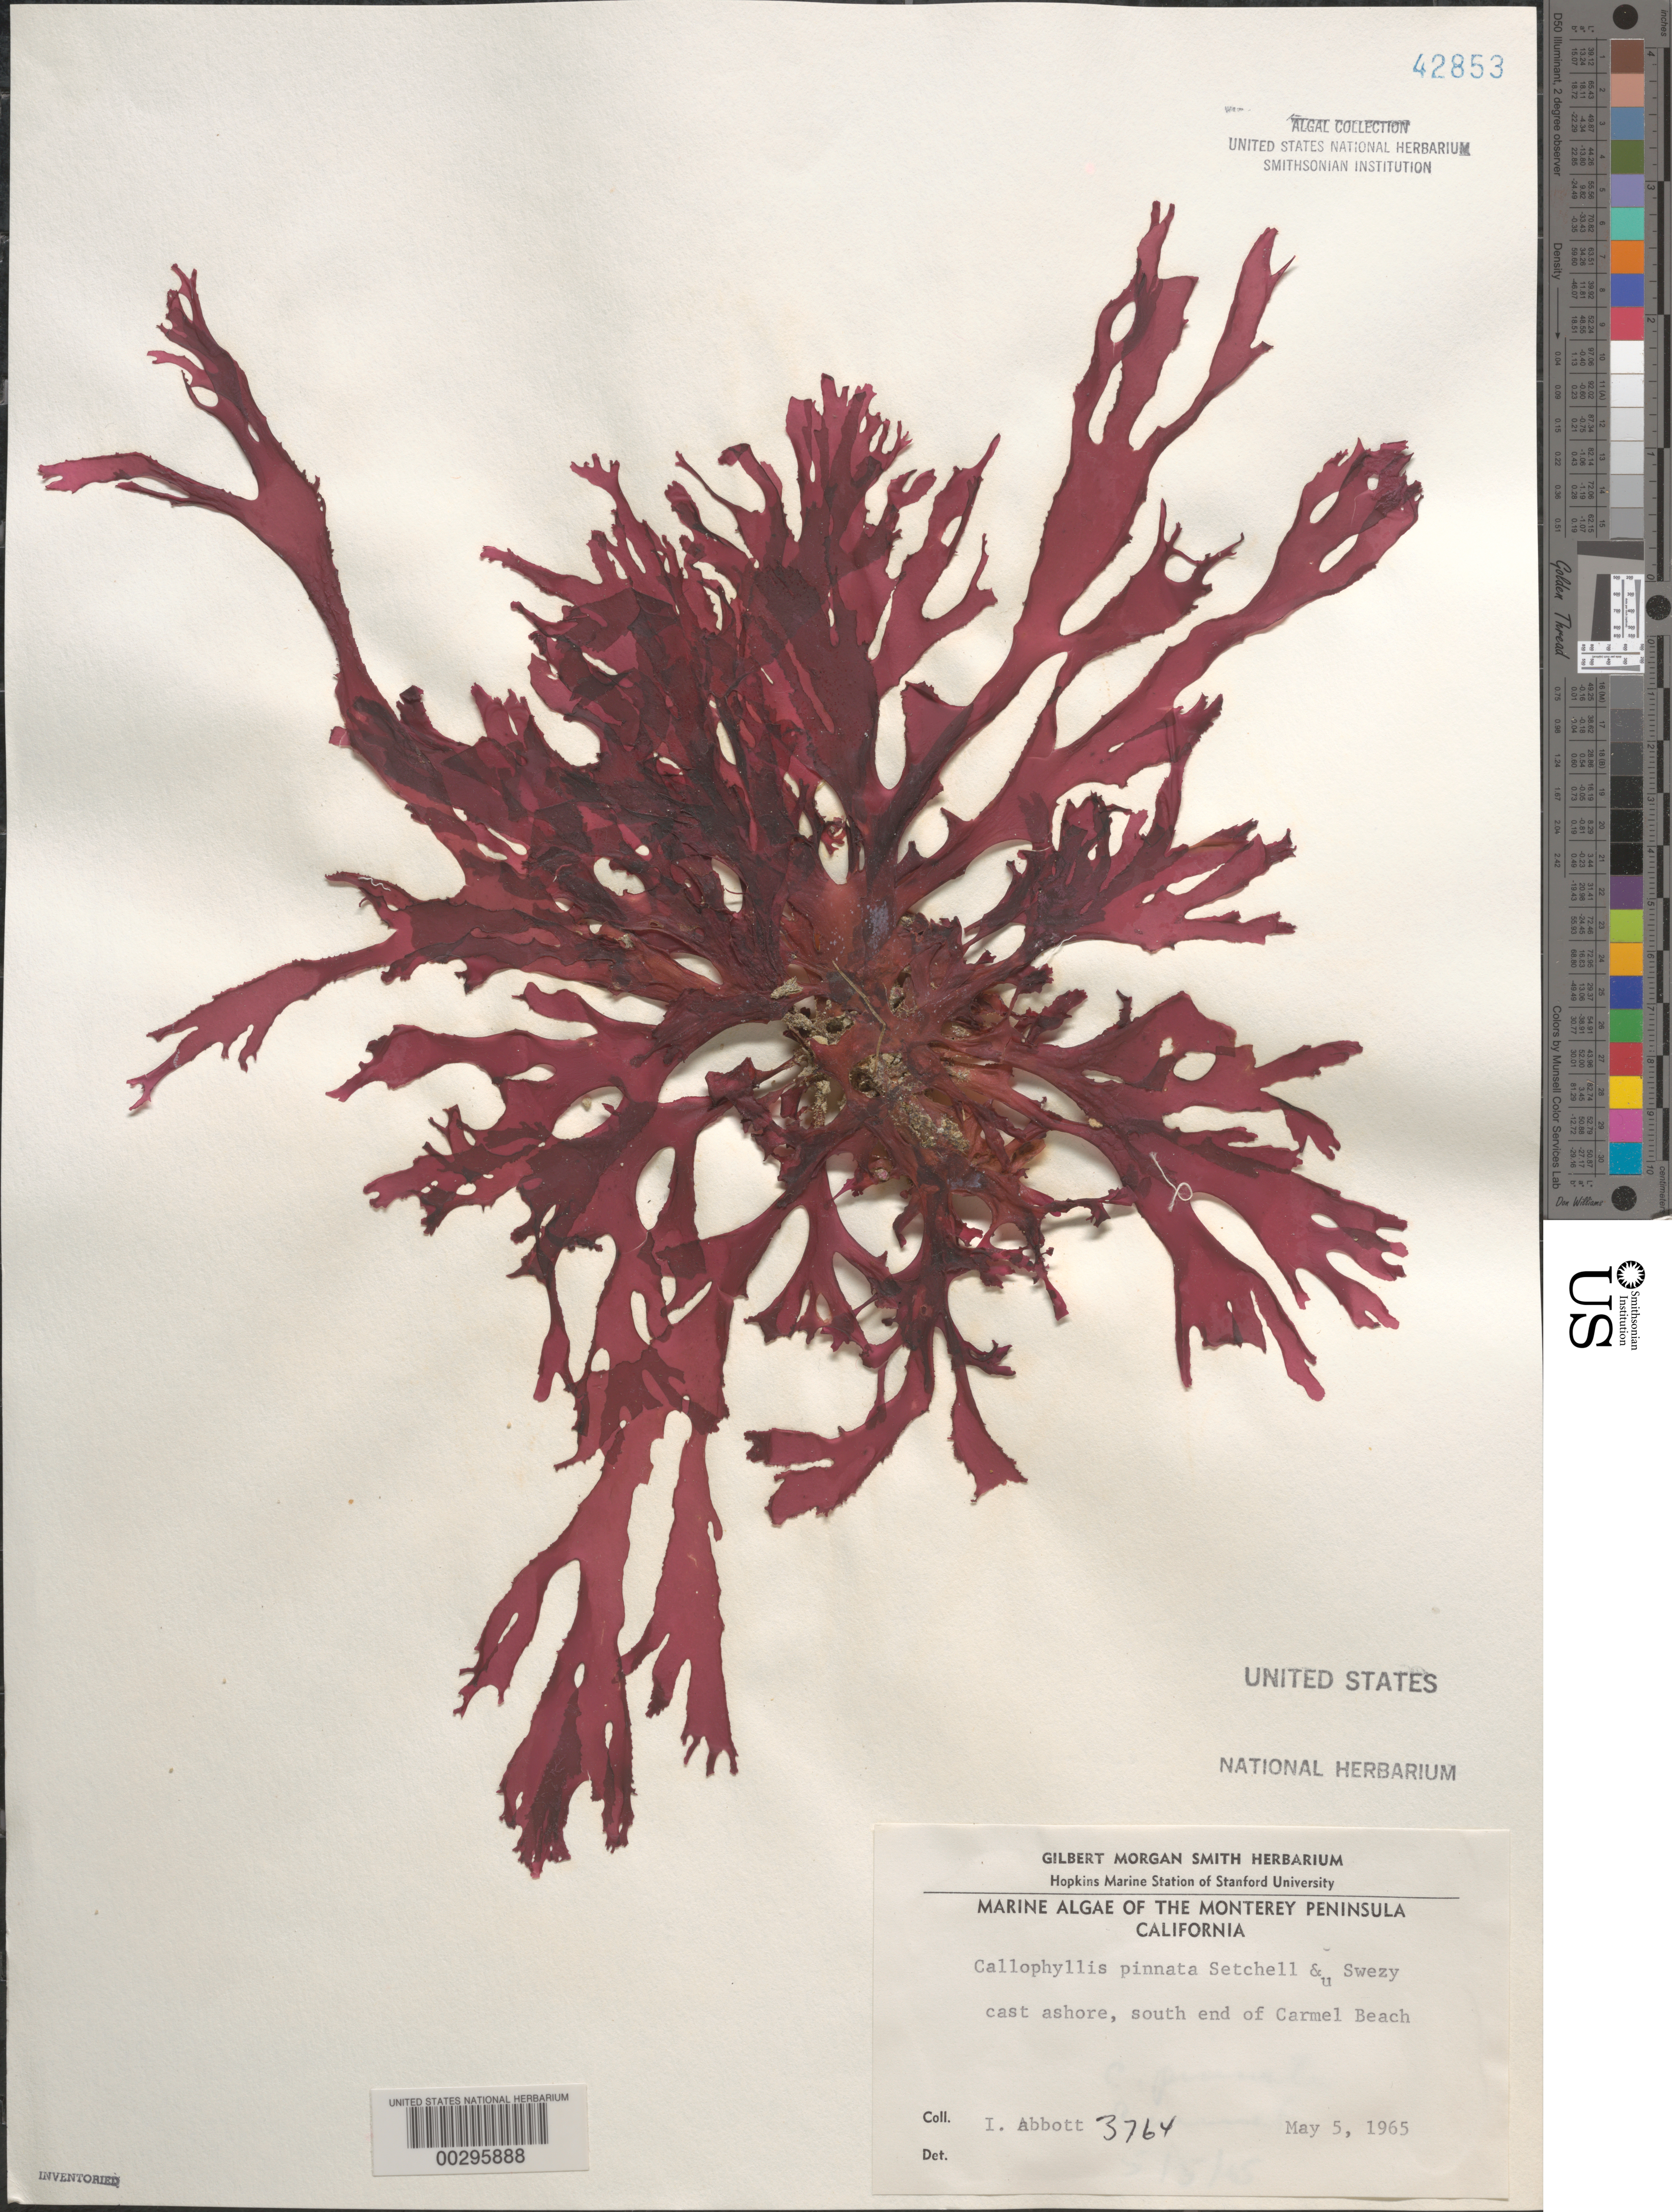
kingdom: Plantae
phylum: Rhodophyta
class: Florideophyceae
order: Gigartinales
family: Kallymeniaceae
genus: Callophyllis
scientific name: Callophyllis pinnata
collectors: I. A. Abbott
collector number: IAA 3764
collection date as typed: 05 May 1965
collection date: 1965-05-05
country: United States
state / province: California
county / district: Monterey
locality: Carmel Beach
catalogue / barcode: US 42853